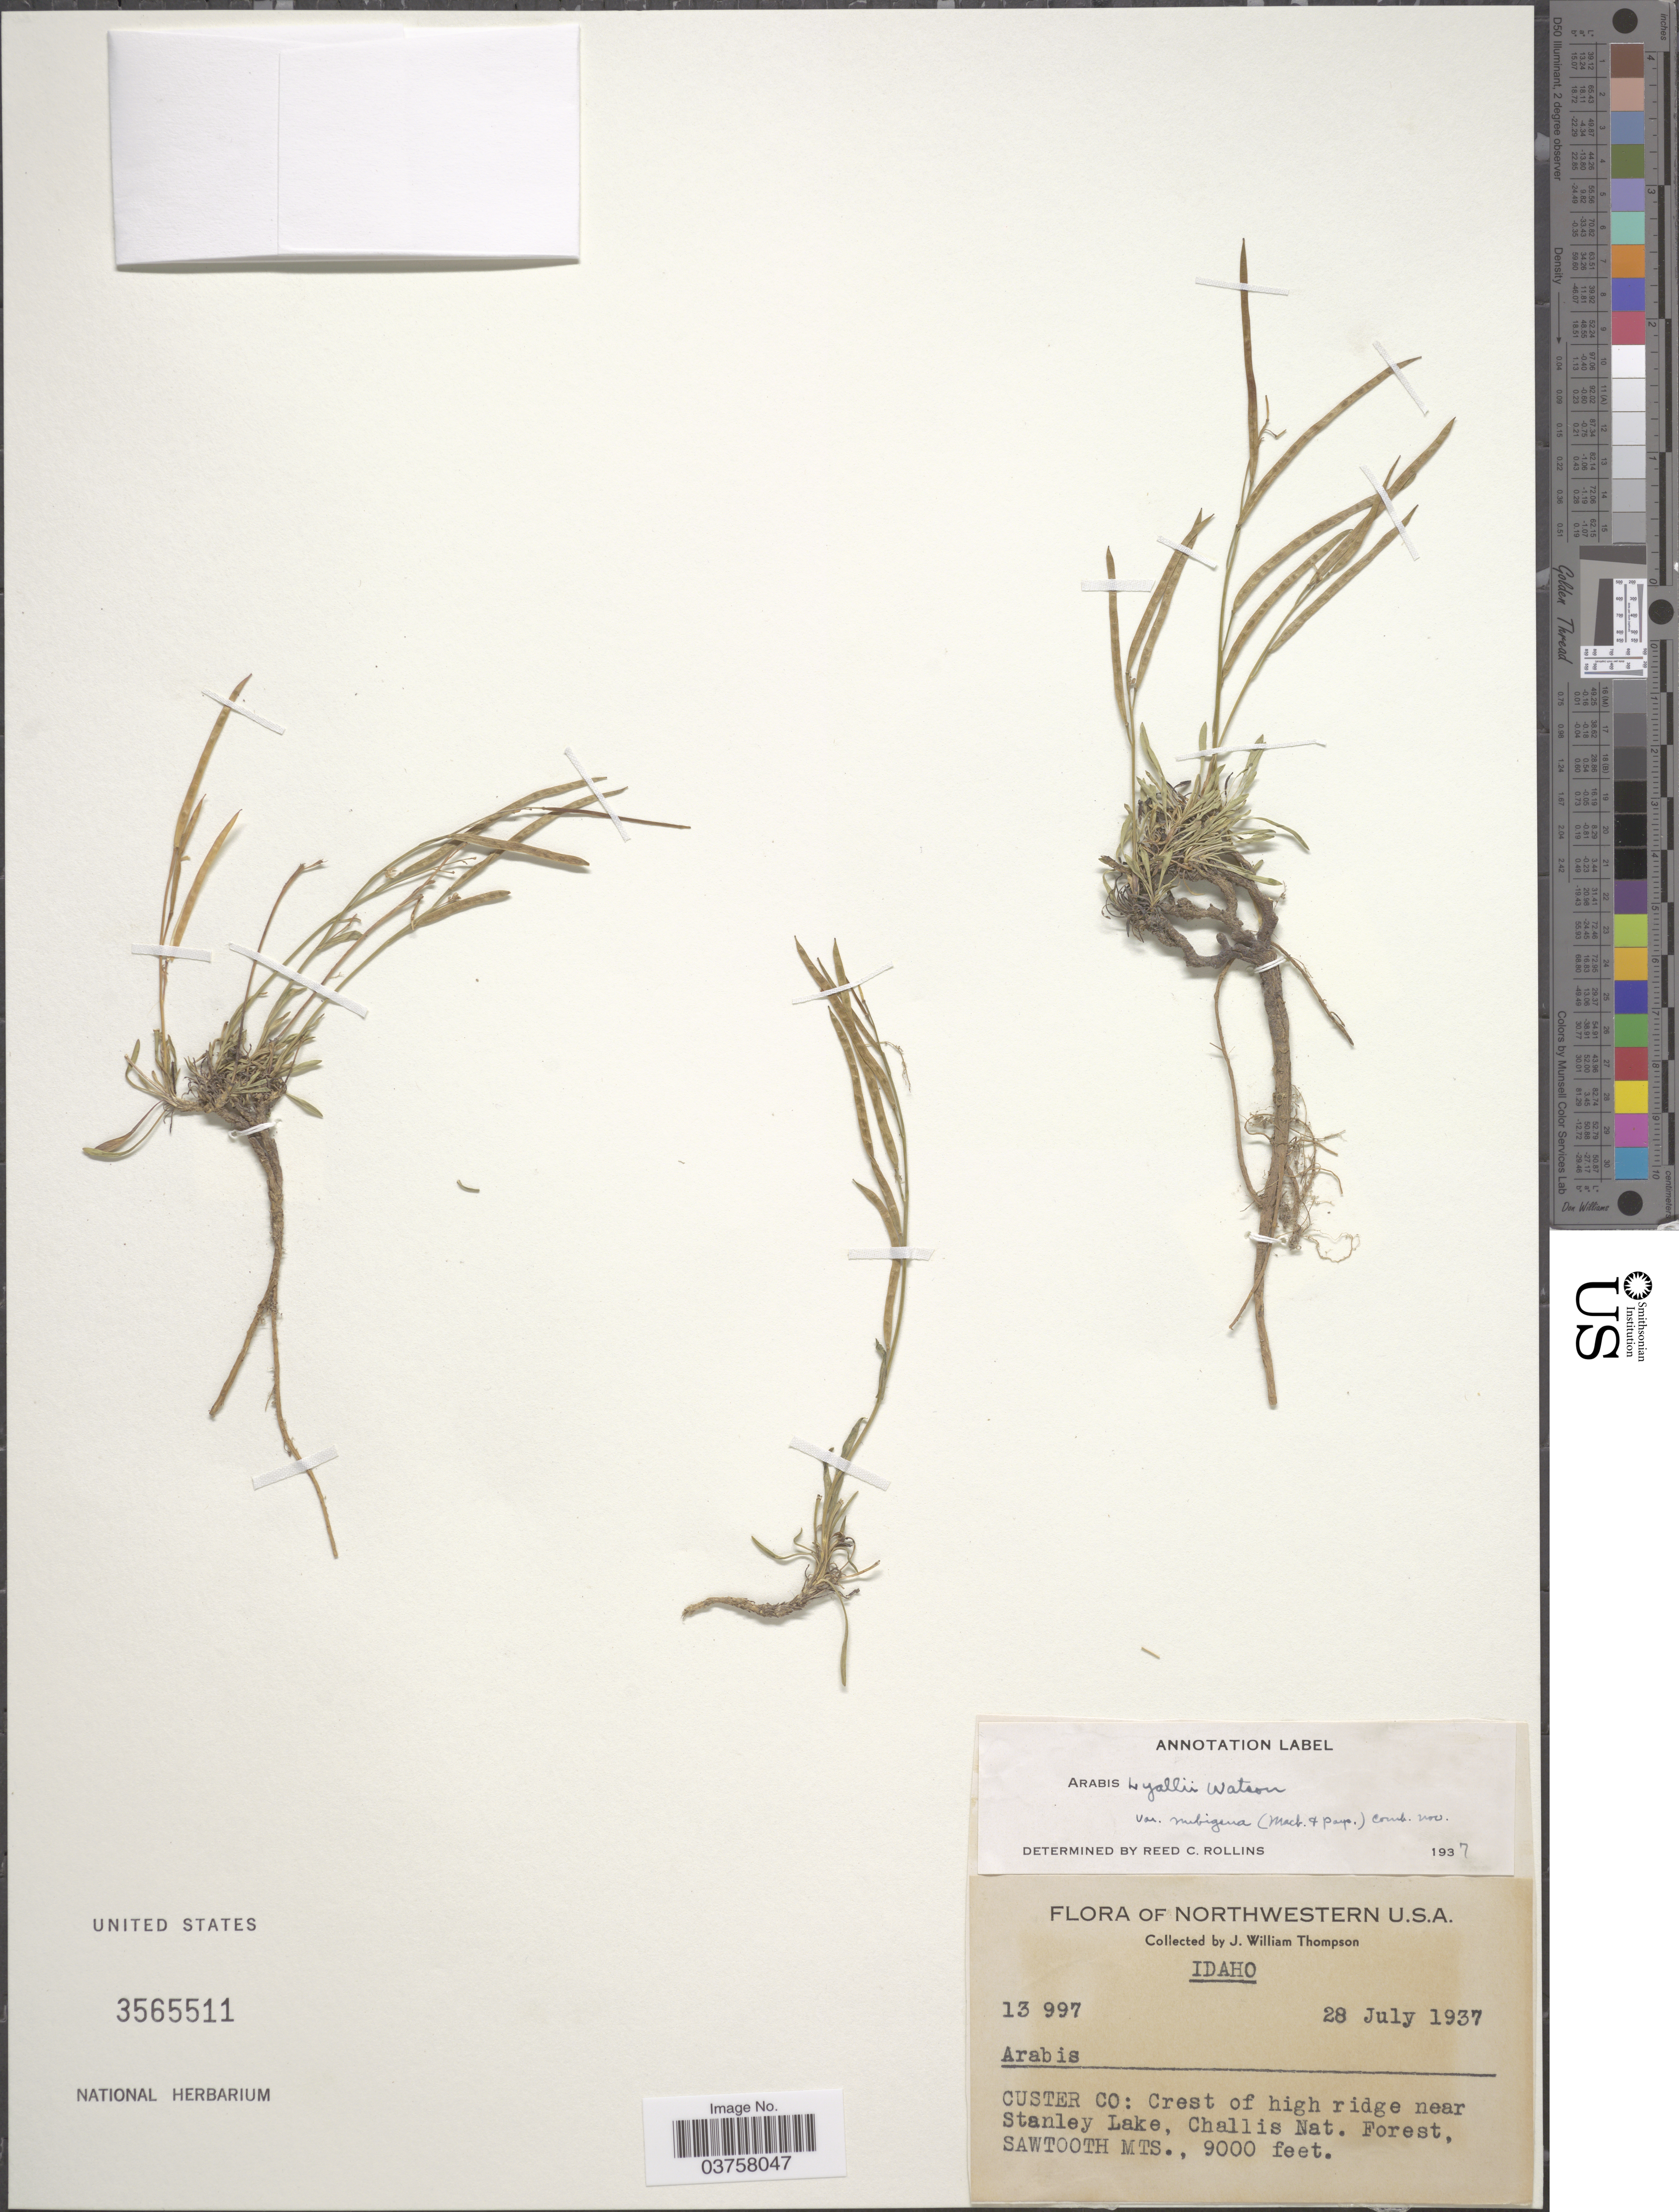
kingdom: Plantae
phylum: Tracheophyta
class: Magnoliopsida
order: Brassicales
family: Brassicaceae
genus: Arabis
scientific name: Arabis lyallii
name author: S. Watson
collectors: J. W. Thompson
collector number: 13997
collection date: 1937-07-28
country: United States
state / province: Idaho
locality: Northwestern U.S.A. Custer Co: Crest of high ridge near Stanley Lake, Challis Nat. Forest, Sawtooth Mts.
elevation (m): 2743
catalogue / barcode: US 3565511